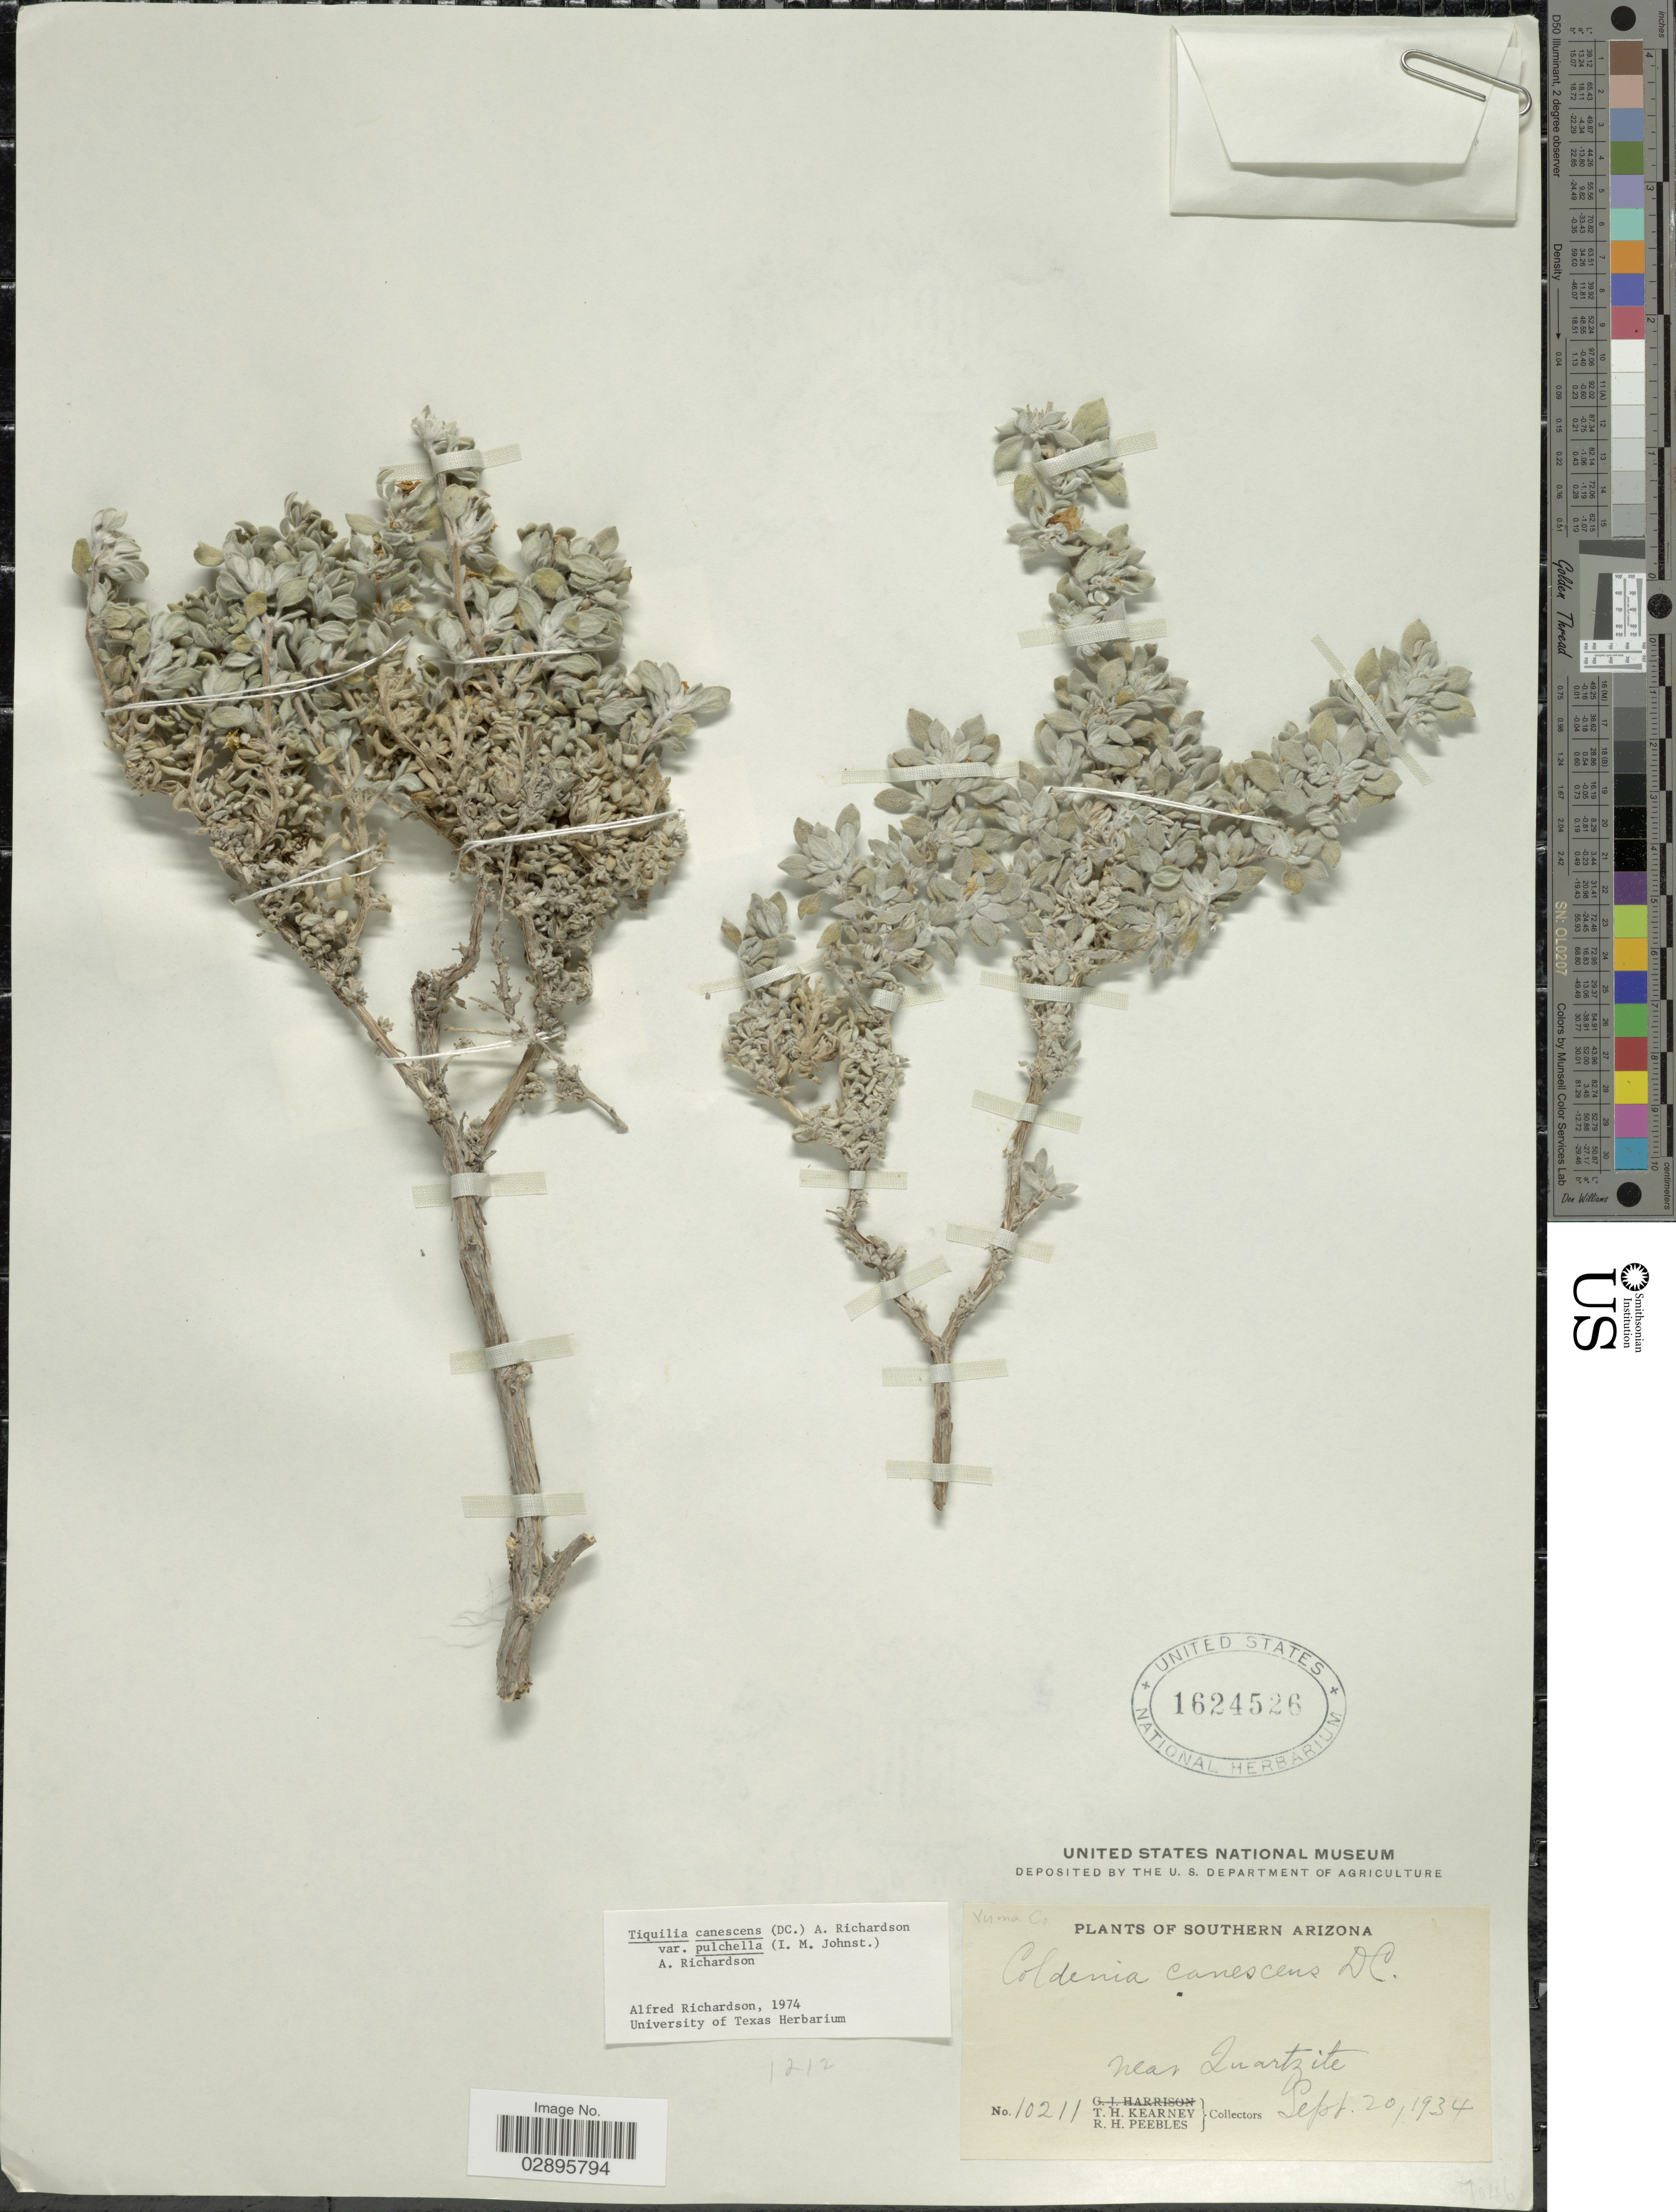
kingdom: Plantae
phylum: Tracheophyta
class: Magnoliopsida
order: Boraginales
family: Ehretiaceae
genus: Tiquilia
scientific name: Tiquilia canescens var. pulchella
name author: (I.M. Johnst.) A.T. Richardson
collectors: T. H. Kearney & R. H. Peebles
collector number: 10211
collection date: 1934-09-20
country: United States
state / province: Arizona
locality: Southern Arizona. Yuma Co., near Quartzite.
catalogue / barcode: US 1624526